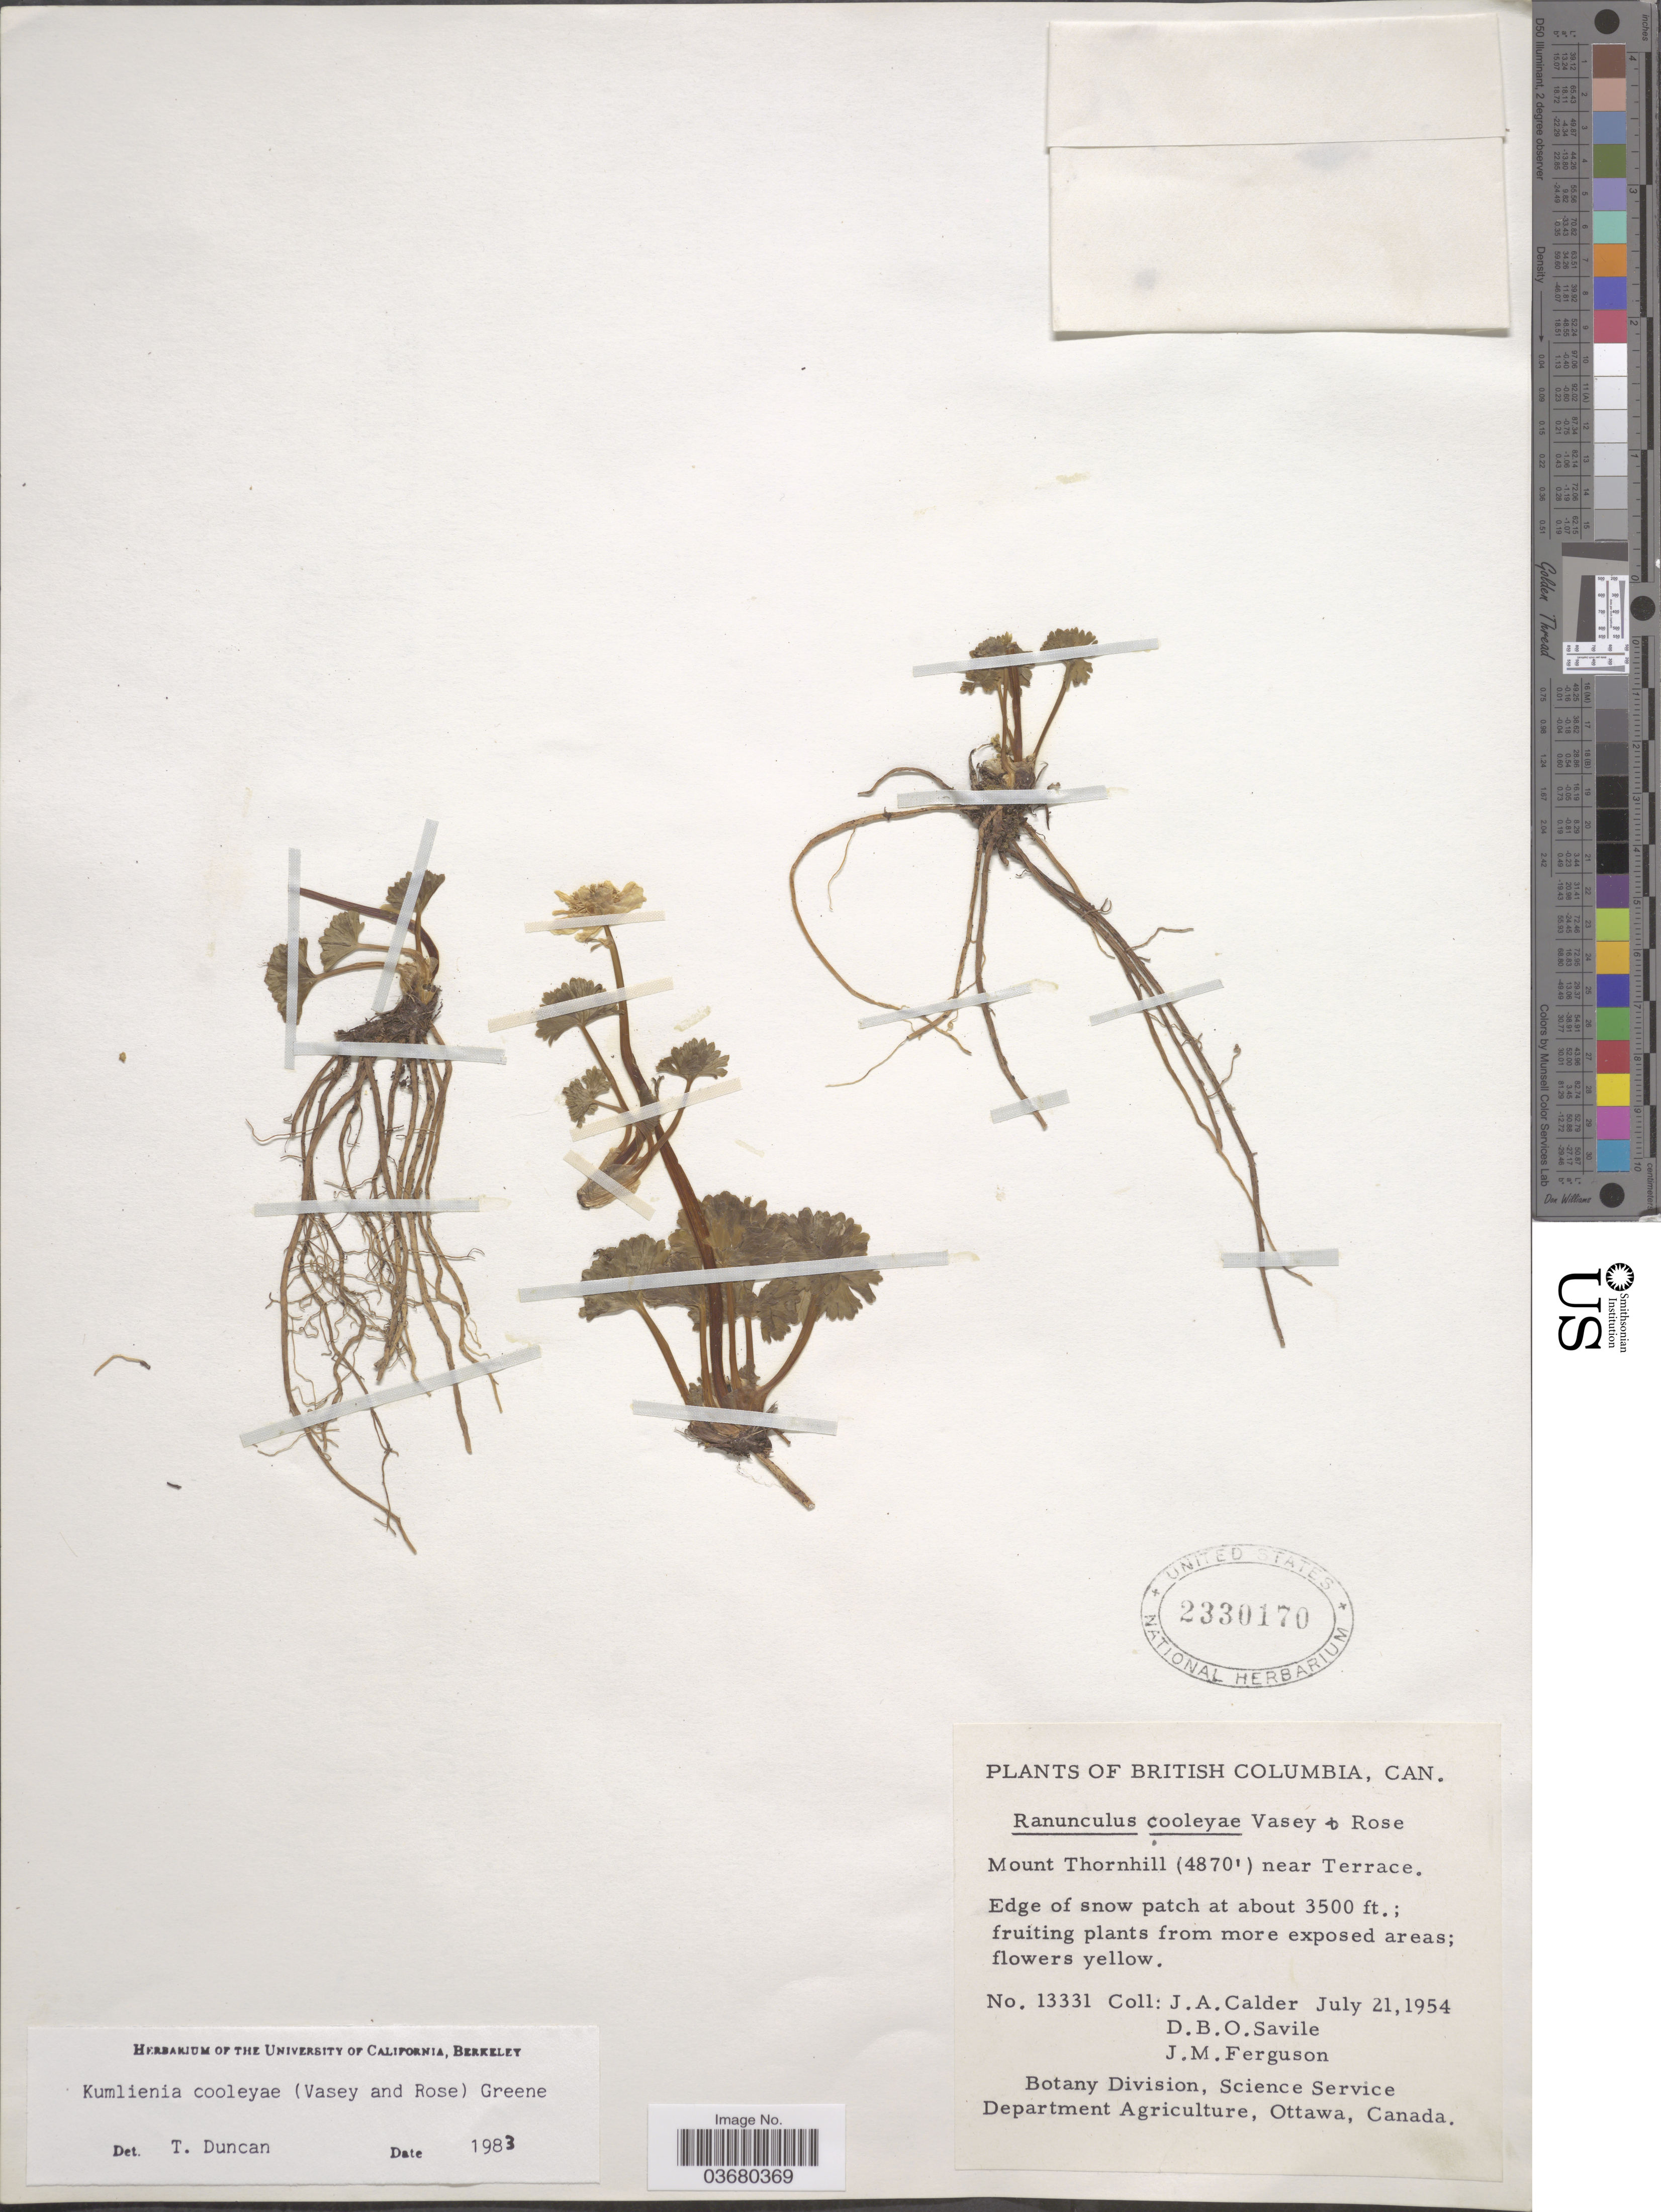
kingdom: Plantae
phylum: Tracheophyta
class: Magnoliopsida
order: Ranunculales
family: Ranunculaceae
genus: Arcteranthis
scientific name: Arcteranthis cooleyae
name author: (Vasey & Rose) Greene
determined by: Strong, M. T., (US), Smithsonian Institution - National Museum of Natural History (UNITED STATES)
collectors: J. A. Calder, D. Savile & J. M. Ferguson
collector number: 13331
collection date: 1954-07-21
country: Canada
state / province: British Columbia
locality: Mount Thornhill )near Terrace.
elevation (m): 1067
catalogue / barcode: US 2330170